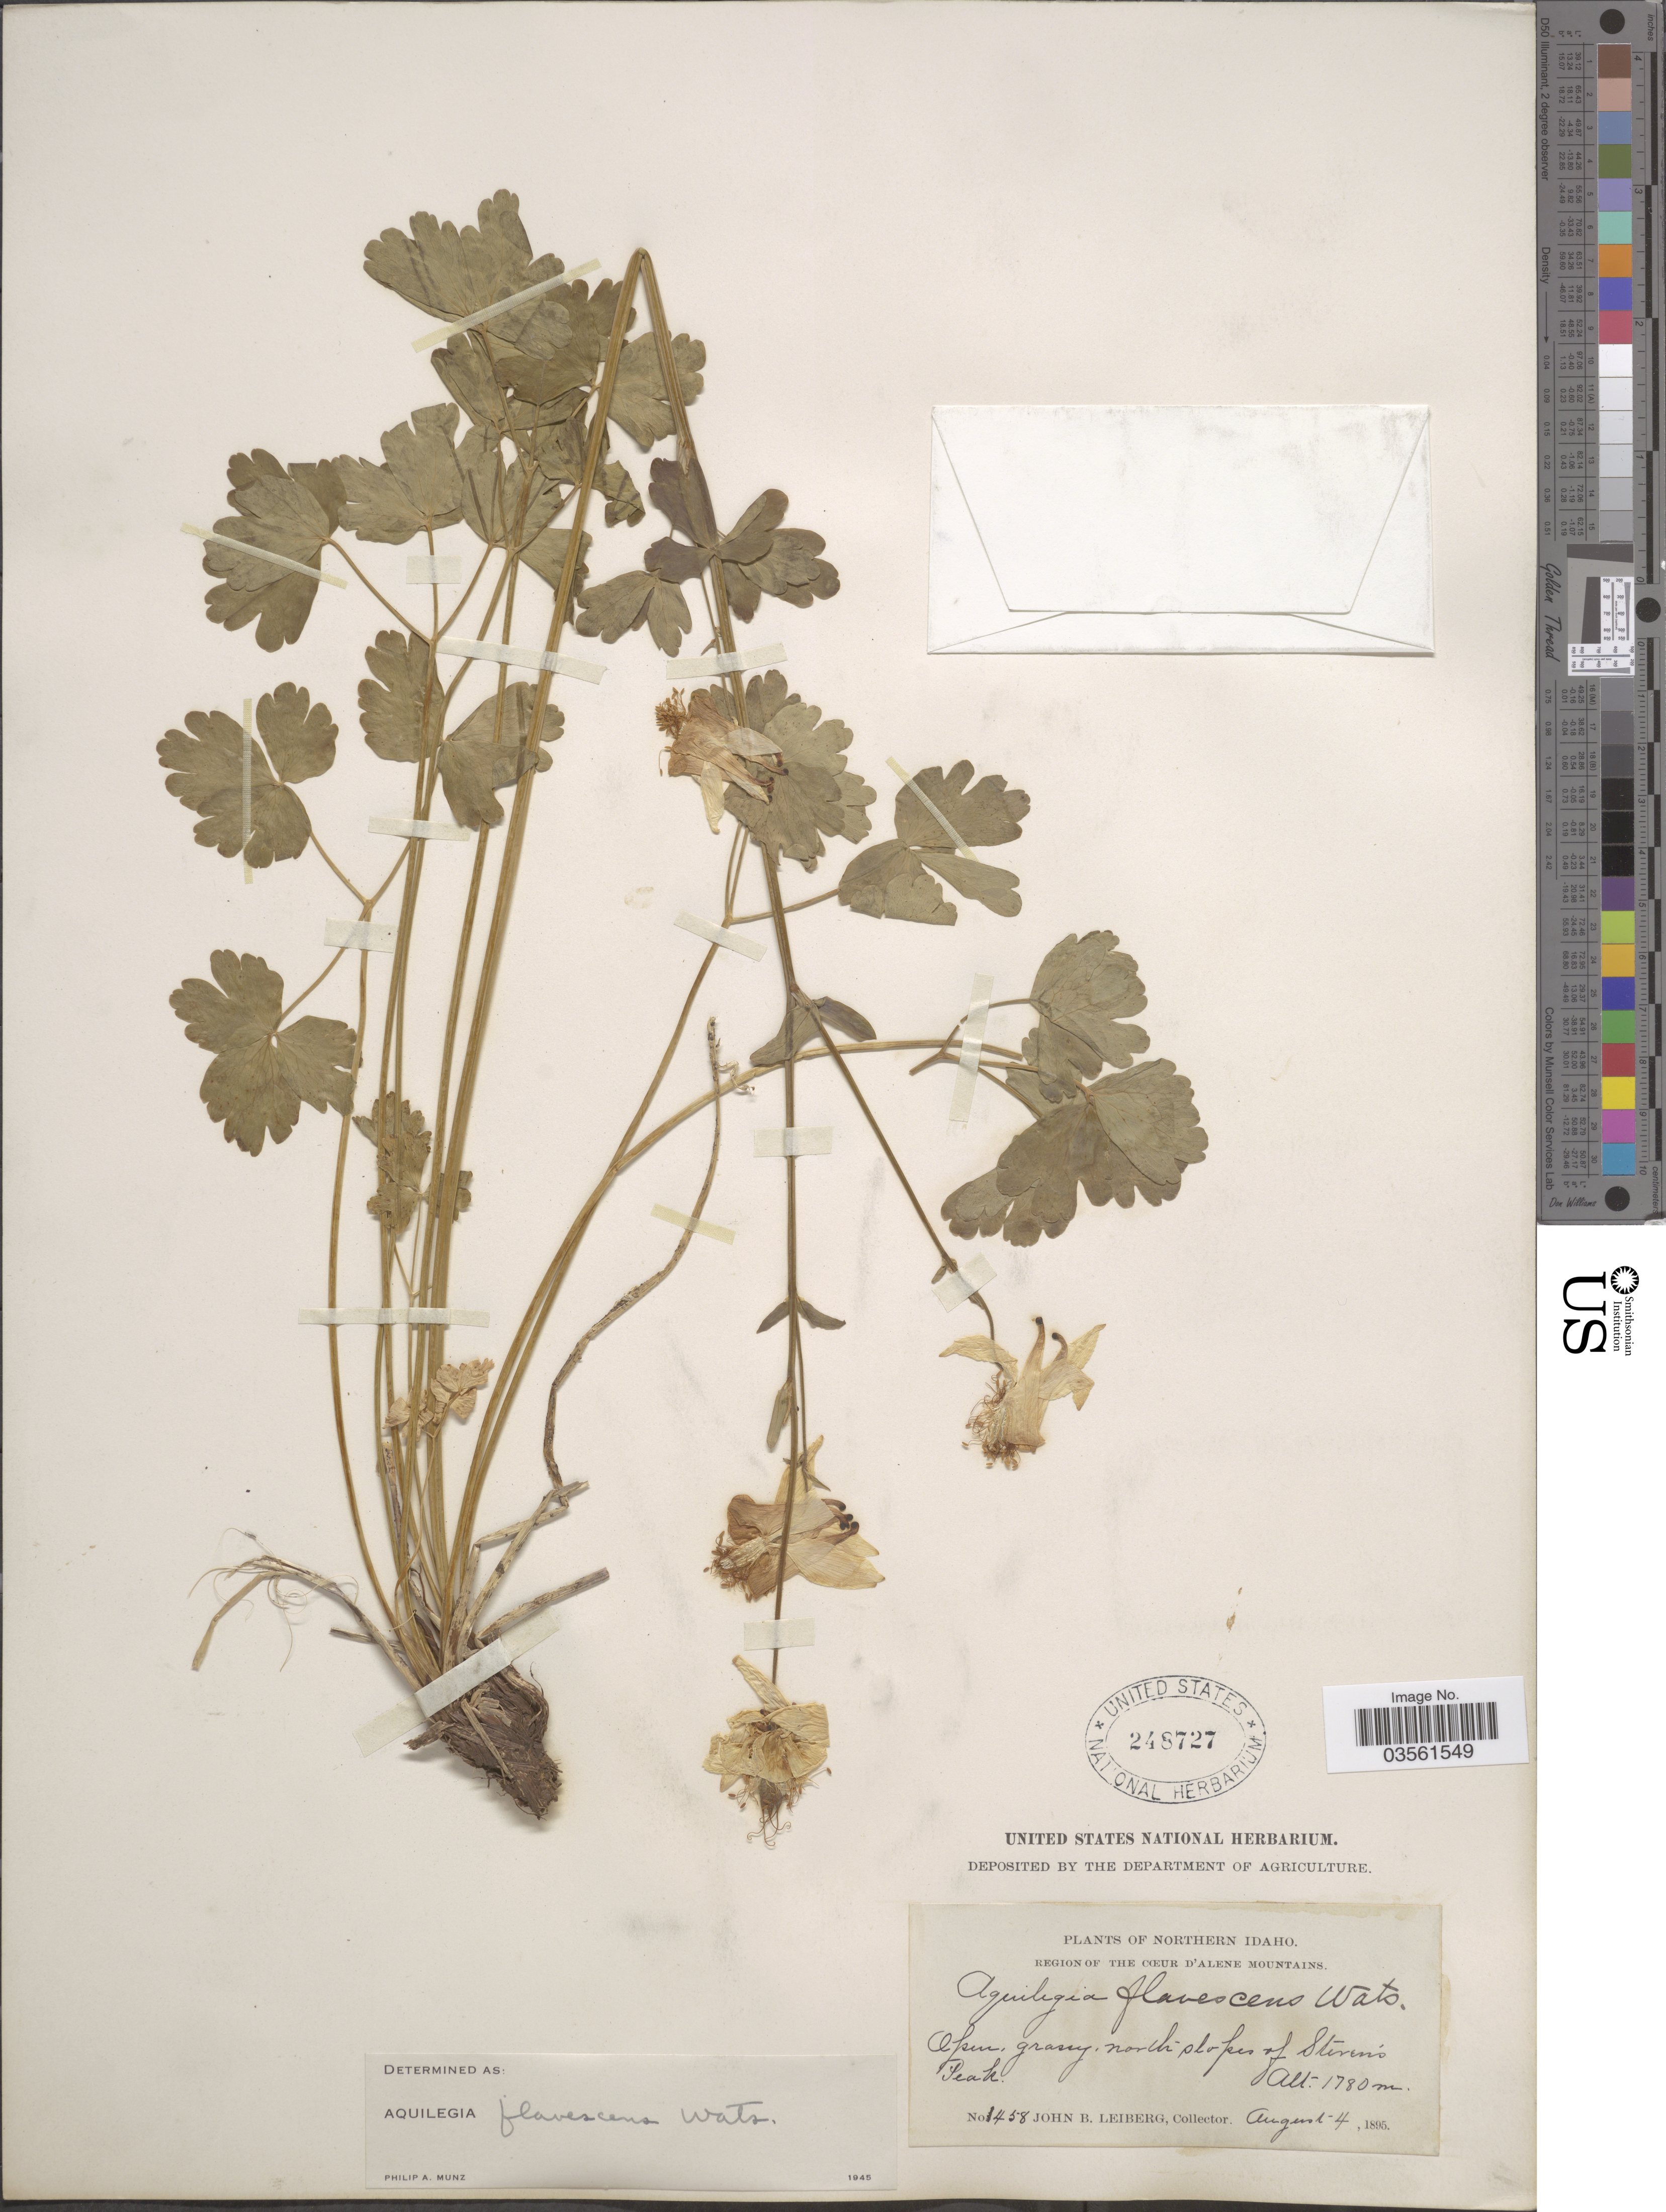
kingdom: Plantae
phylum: Tracheophyta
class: Magnoliopsida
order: Ranunculales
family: Ranunculaceae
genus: Aquilegia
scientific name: Aquilegia flavescens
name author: S. Watson in C. King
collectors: J. B. Leiberg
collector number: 1458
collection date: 1895-08-04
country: United States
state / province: Idaho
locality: Northern Idaho. Region of The Cæur D'Alene Mountains. Open, grassy, north slopes of Steven's Peak.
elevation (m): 1780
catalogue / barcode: US 248727